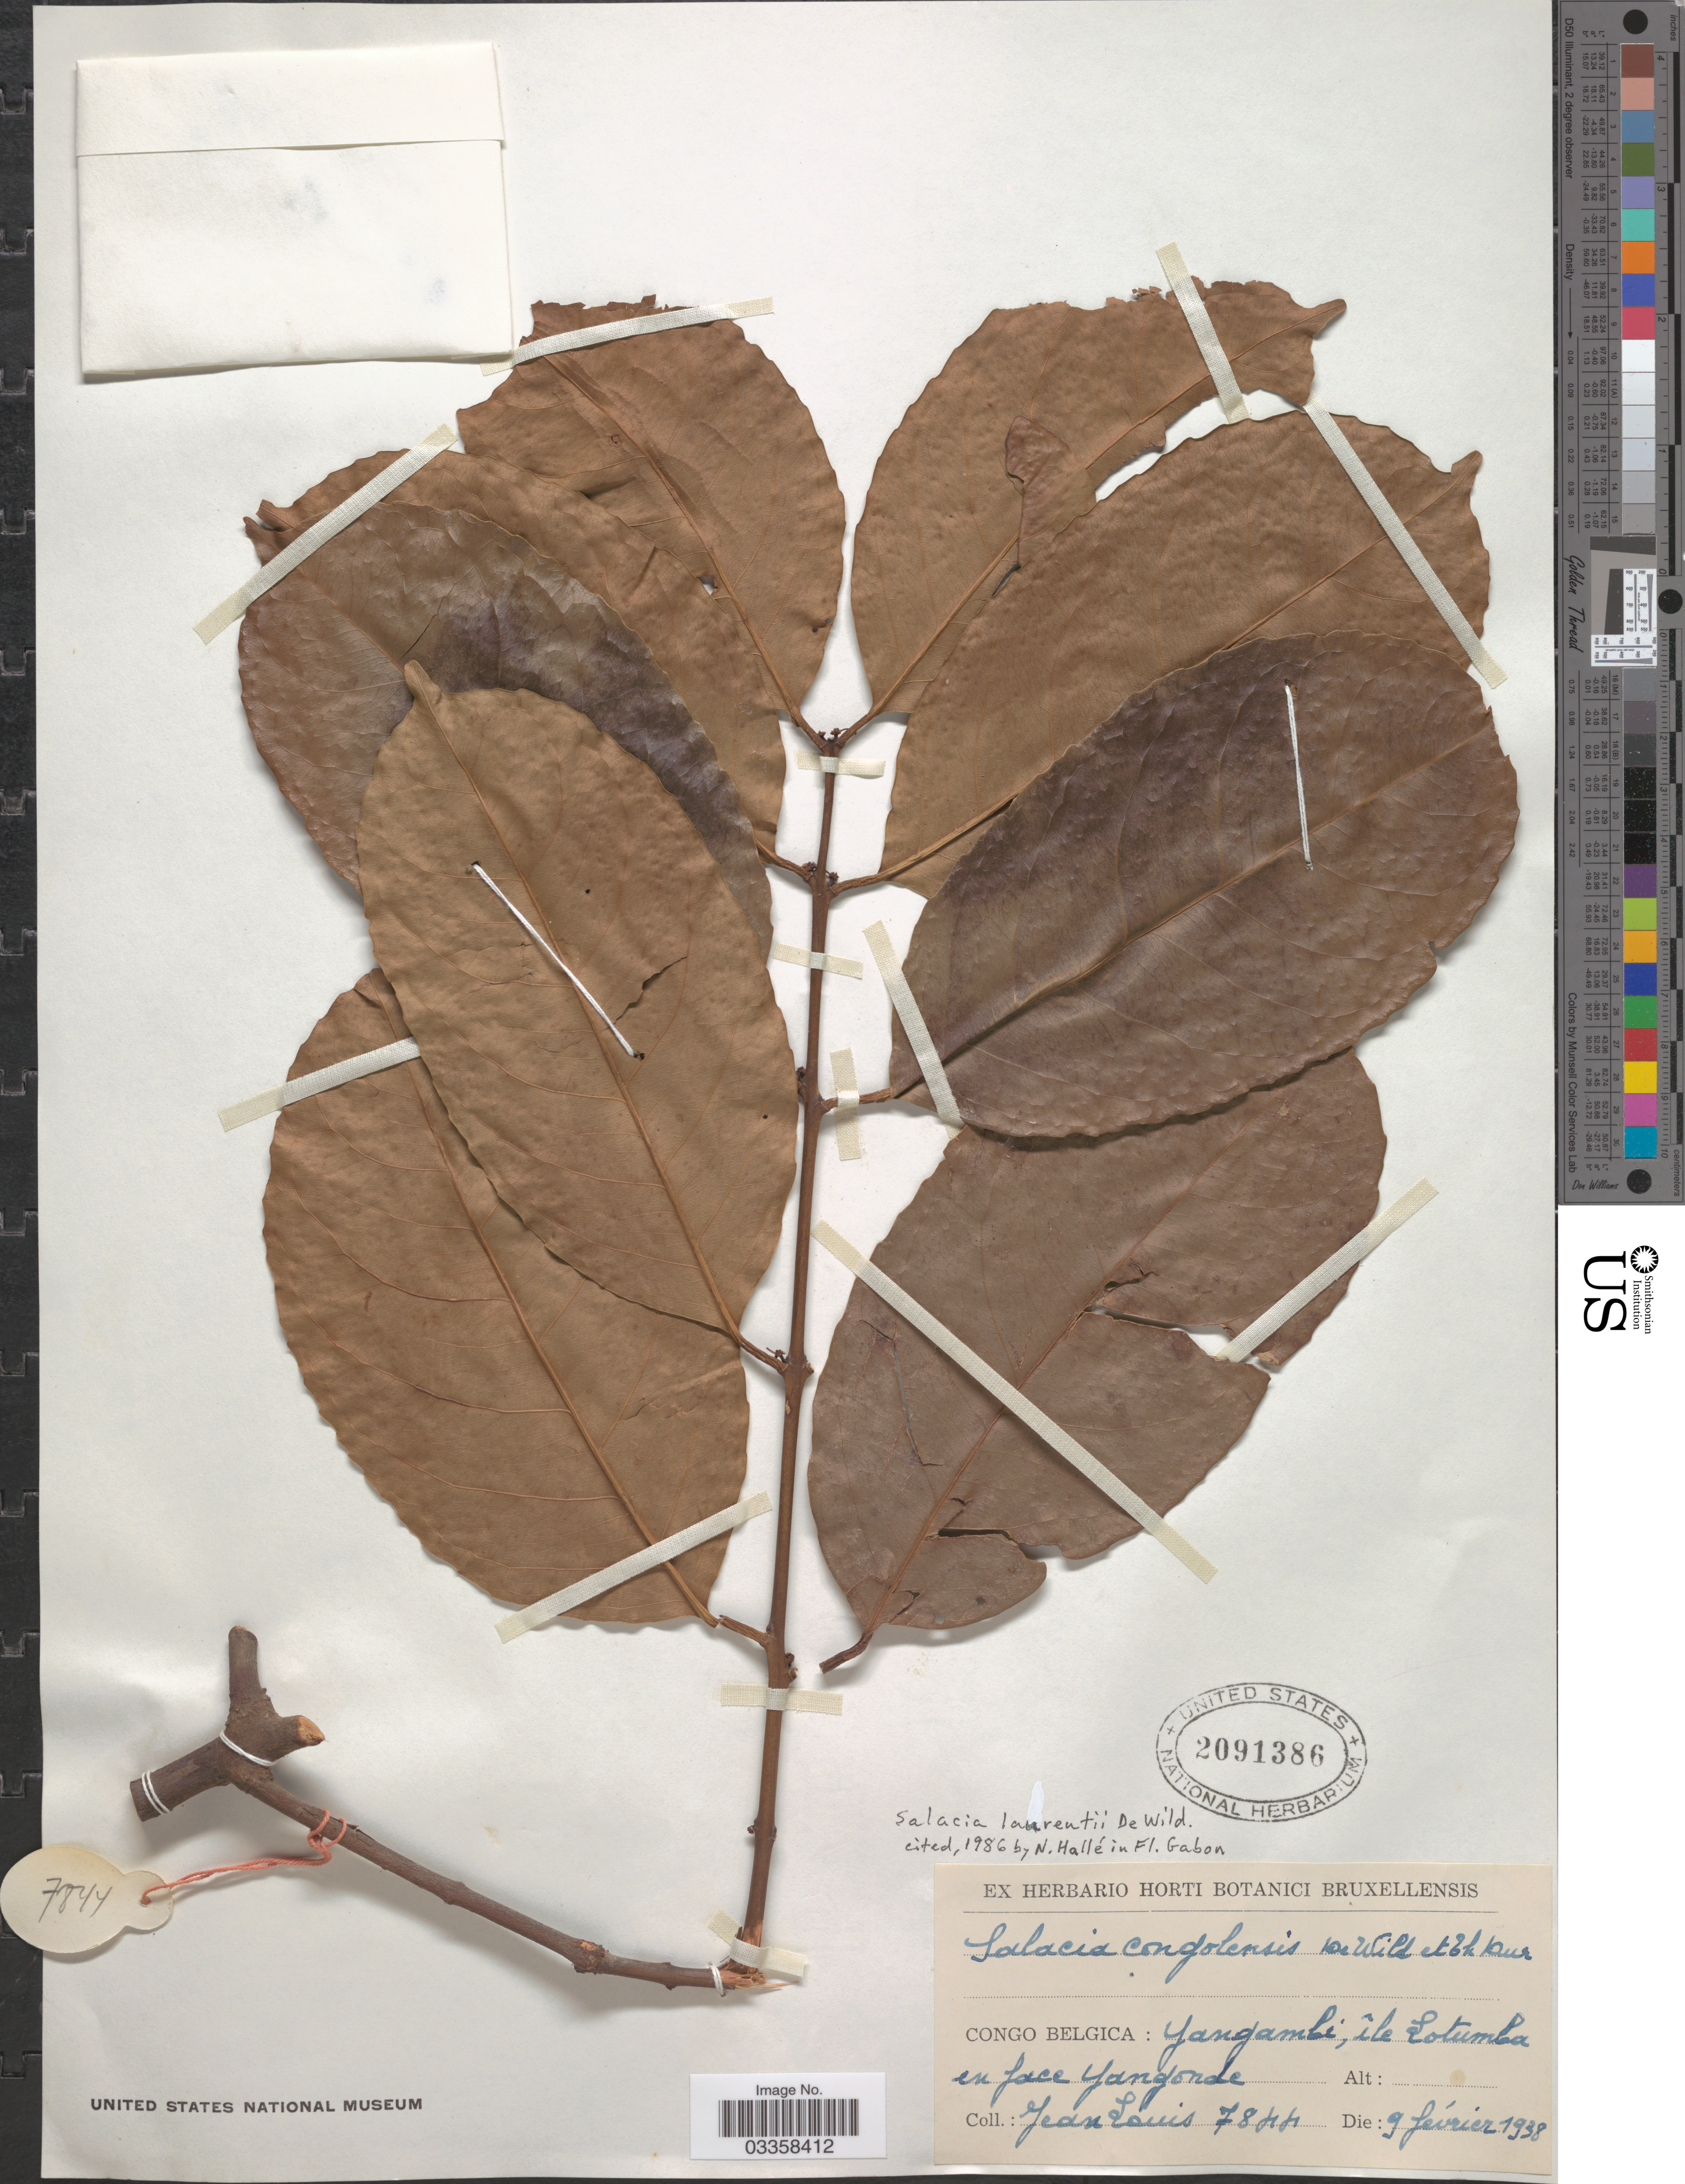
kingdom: Plantae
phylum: Tracheophyta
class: Magnoliopsida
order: Celastrales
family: Celastraceae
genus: Salacia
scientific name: Salacia laurentii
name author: De Wild.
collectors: J. Louis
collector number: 7844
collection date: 1938-02-09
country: Congo, Democratic Republic of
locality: Congo Belgica: Yangambi, île Lotumba en face Yangonde.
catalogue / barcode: US 2091386